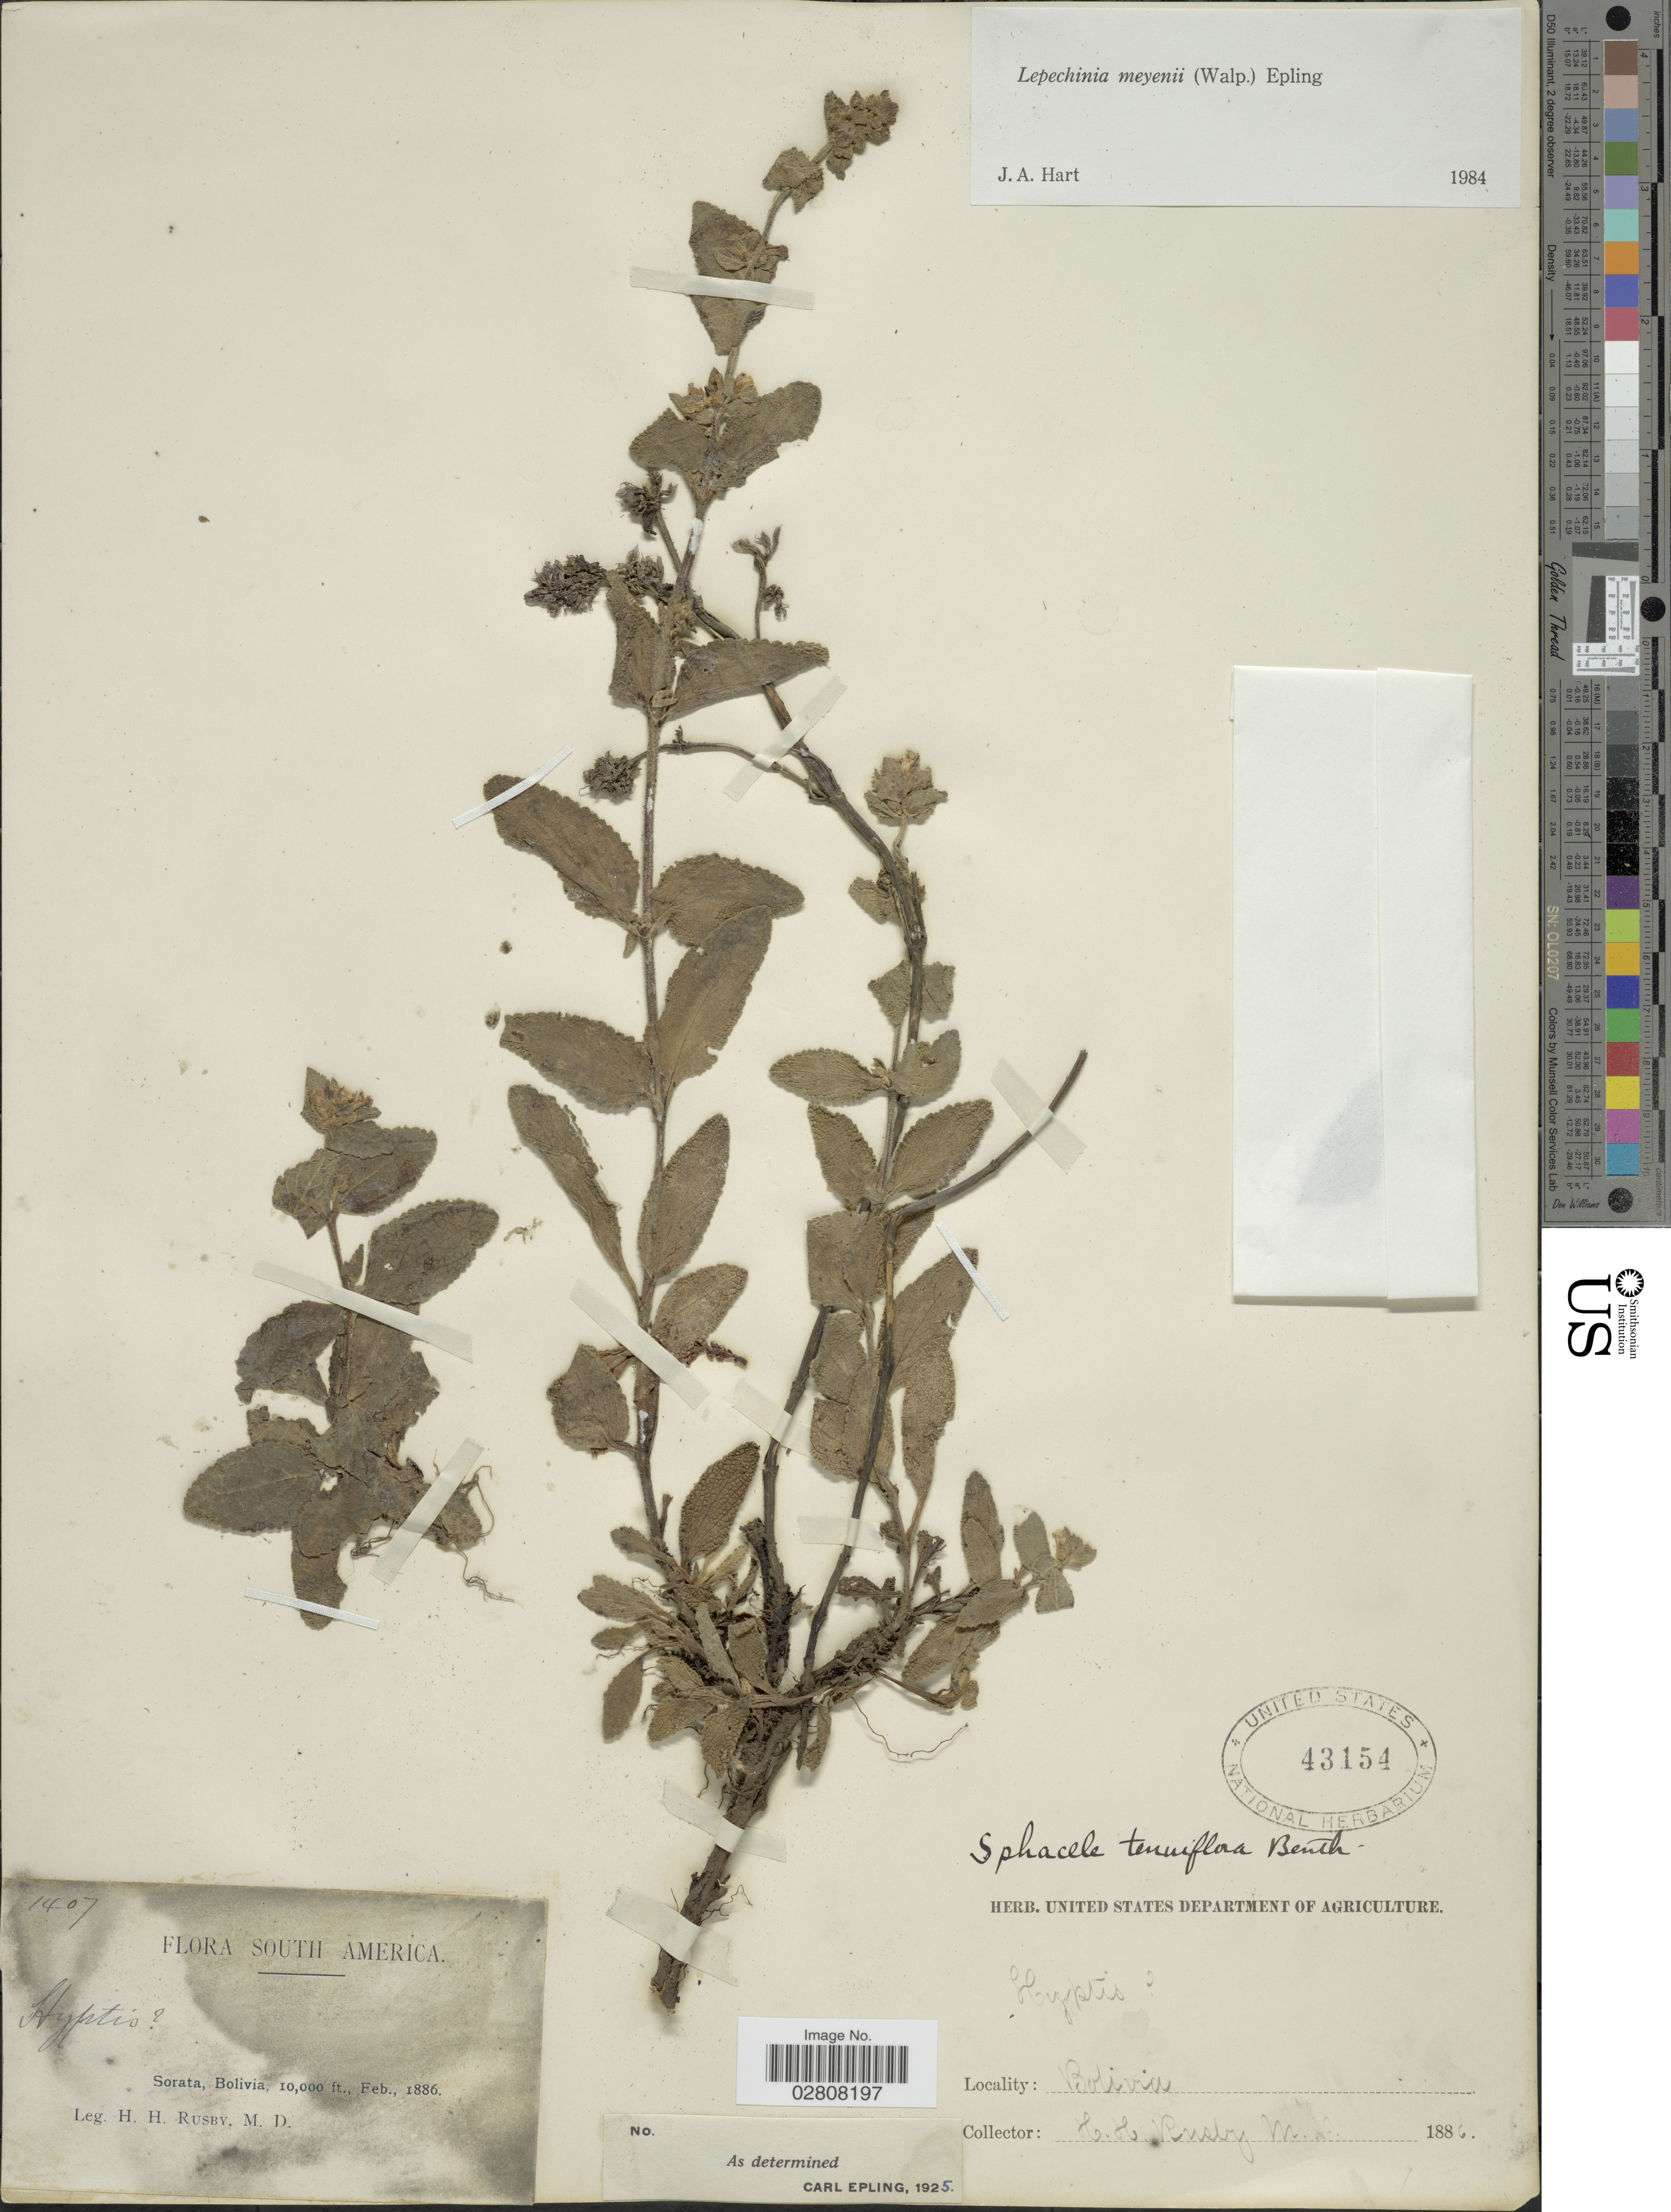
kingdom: Plantae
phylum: Tracheophyta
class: Magnoliopsida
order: Lamiales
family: Lamiaceae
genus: Lepechinia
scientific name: Lepechinia meyenii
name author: (Walp.) Epling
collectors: H. H. Rusby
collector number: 1407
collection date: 1886-02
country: Bolivia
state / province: La Páz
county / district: Larecaja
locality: Sorata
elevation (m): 3048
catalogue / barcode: US 43154